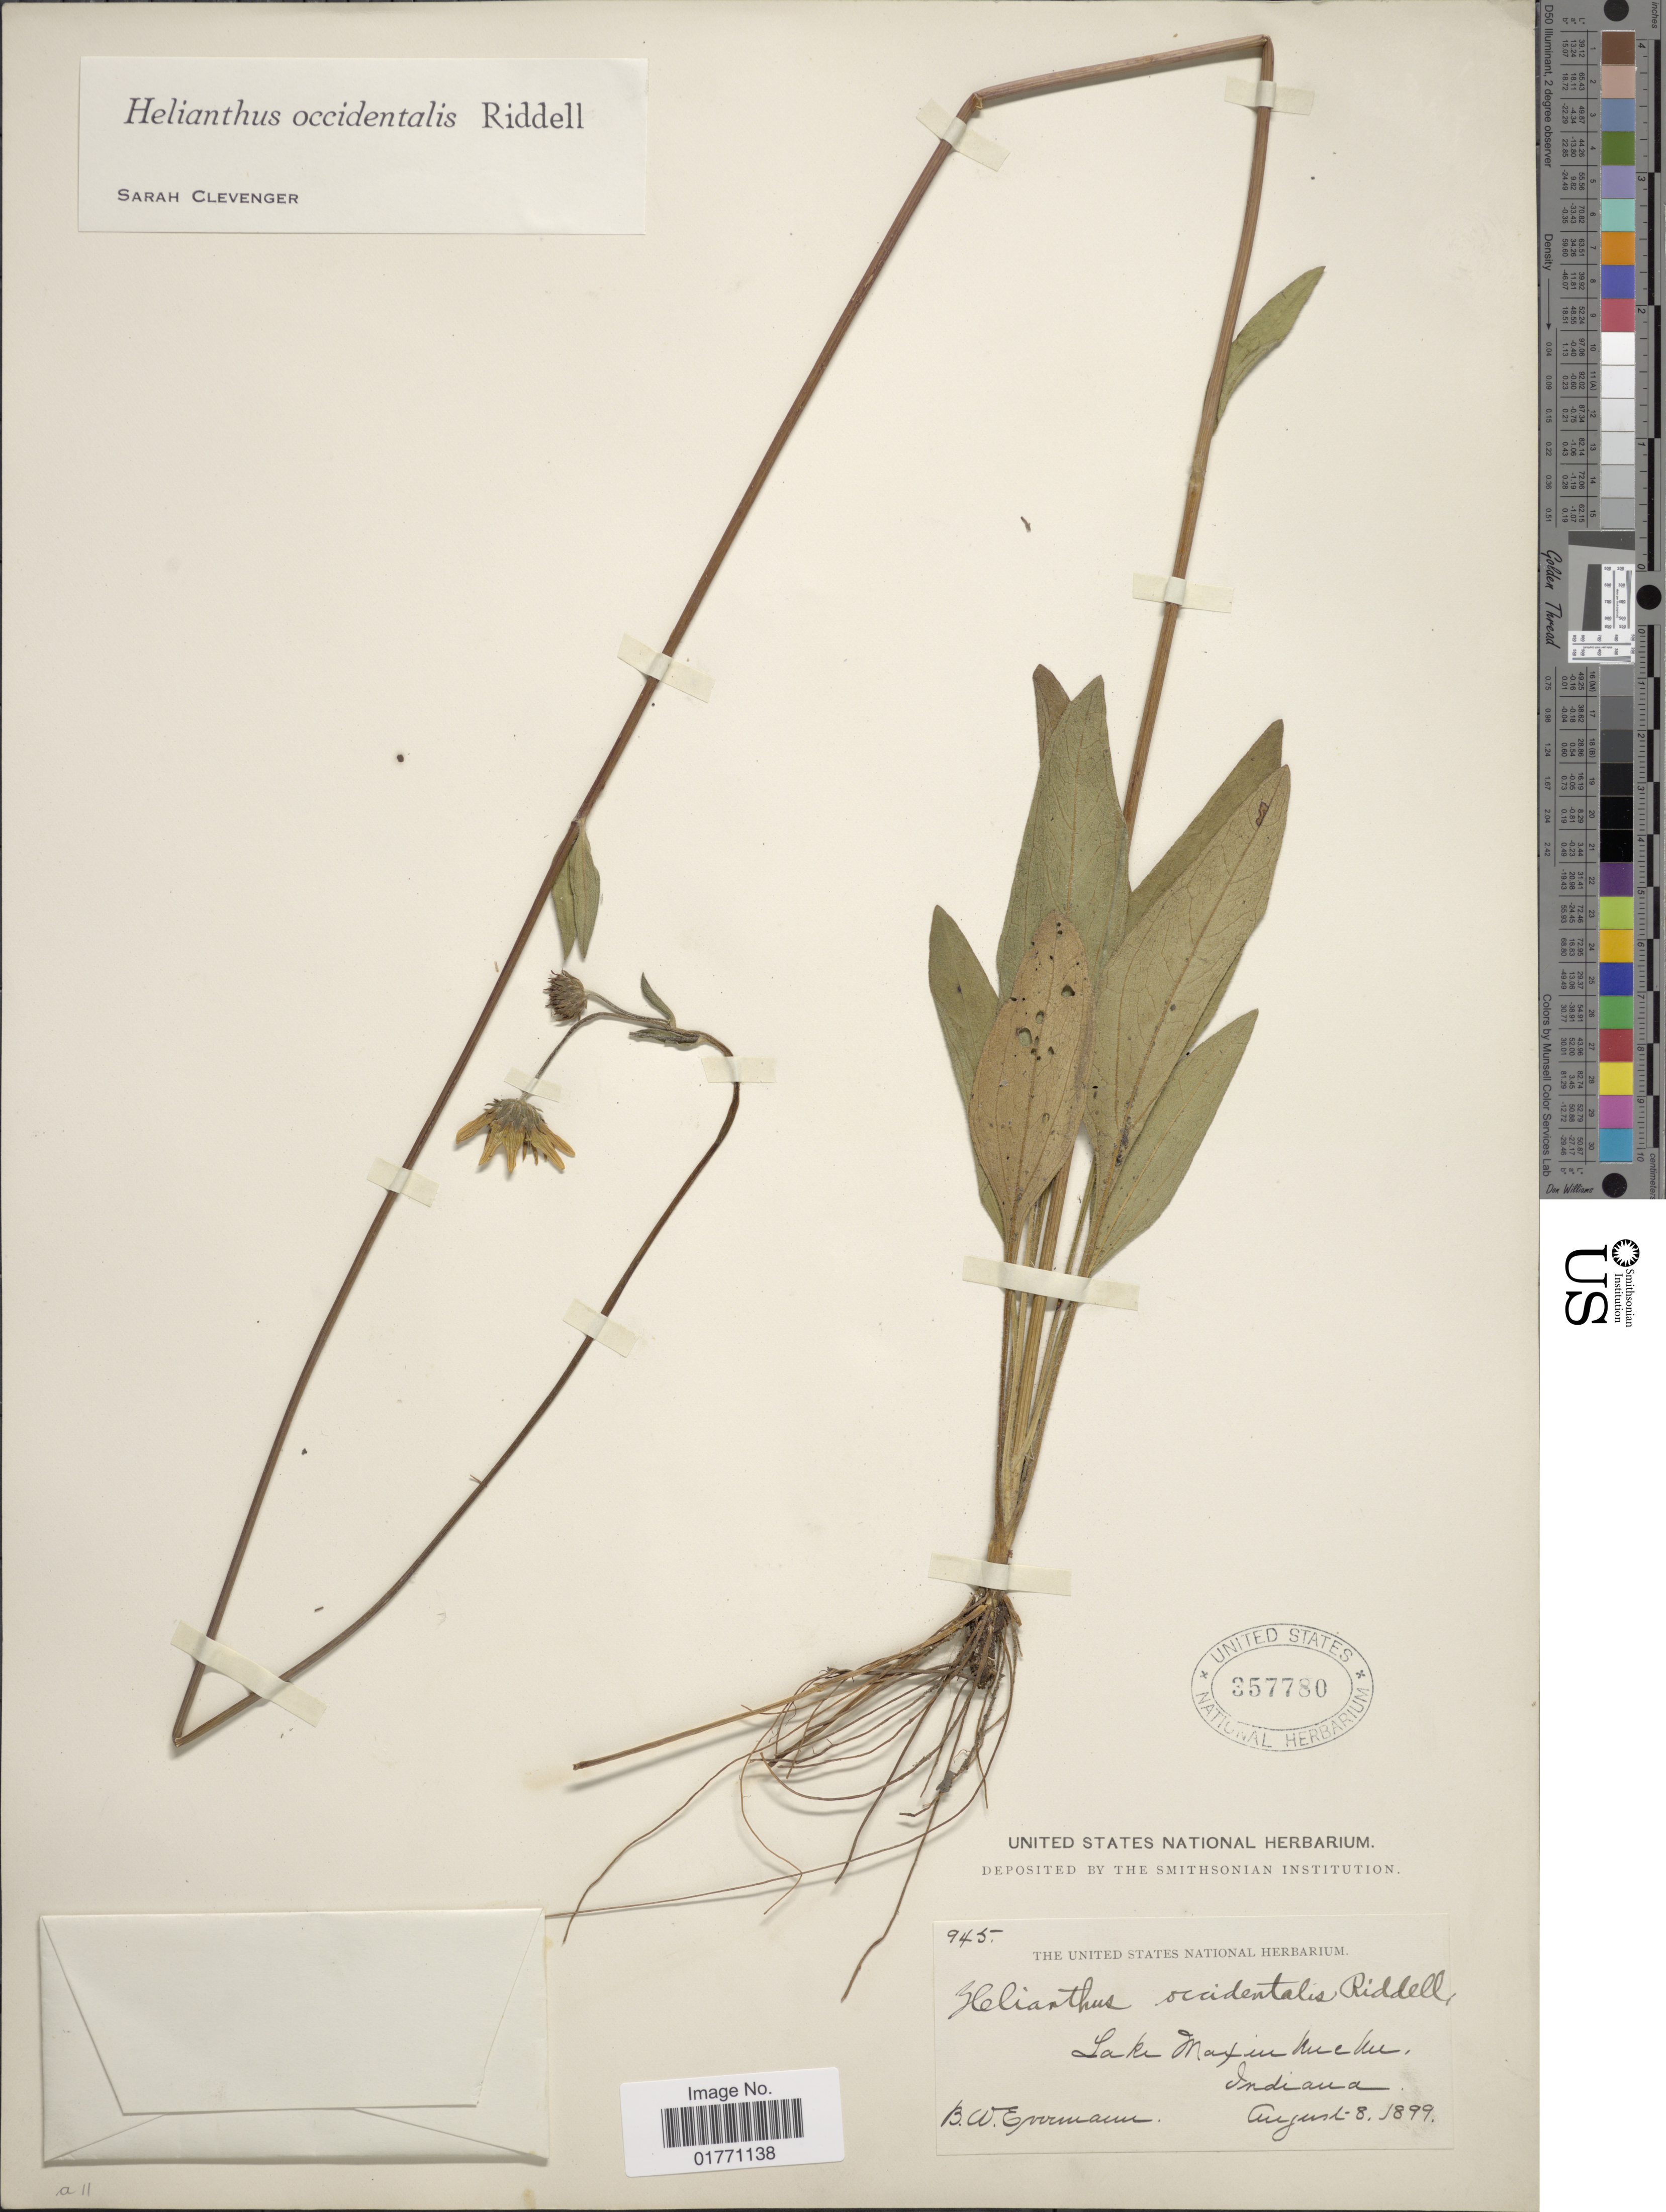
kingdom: Plantae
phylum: Tracheophyta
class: Magnoliopsida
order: Asterales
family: Asteraceae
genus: Helianthus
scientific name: Helianthus occidentalis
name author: Riddell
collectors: B. W. Evermann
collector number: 945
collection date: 1899-08-08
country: United States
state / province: Indiana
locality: Lake Maxinkuckee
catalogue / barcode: US 357780